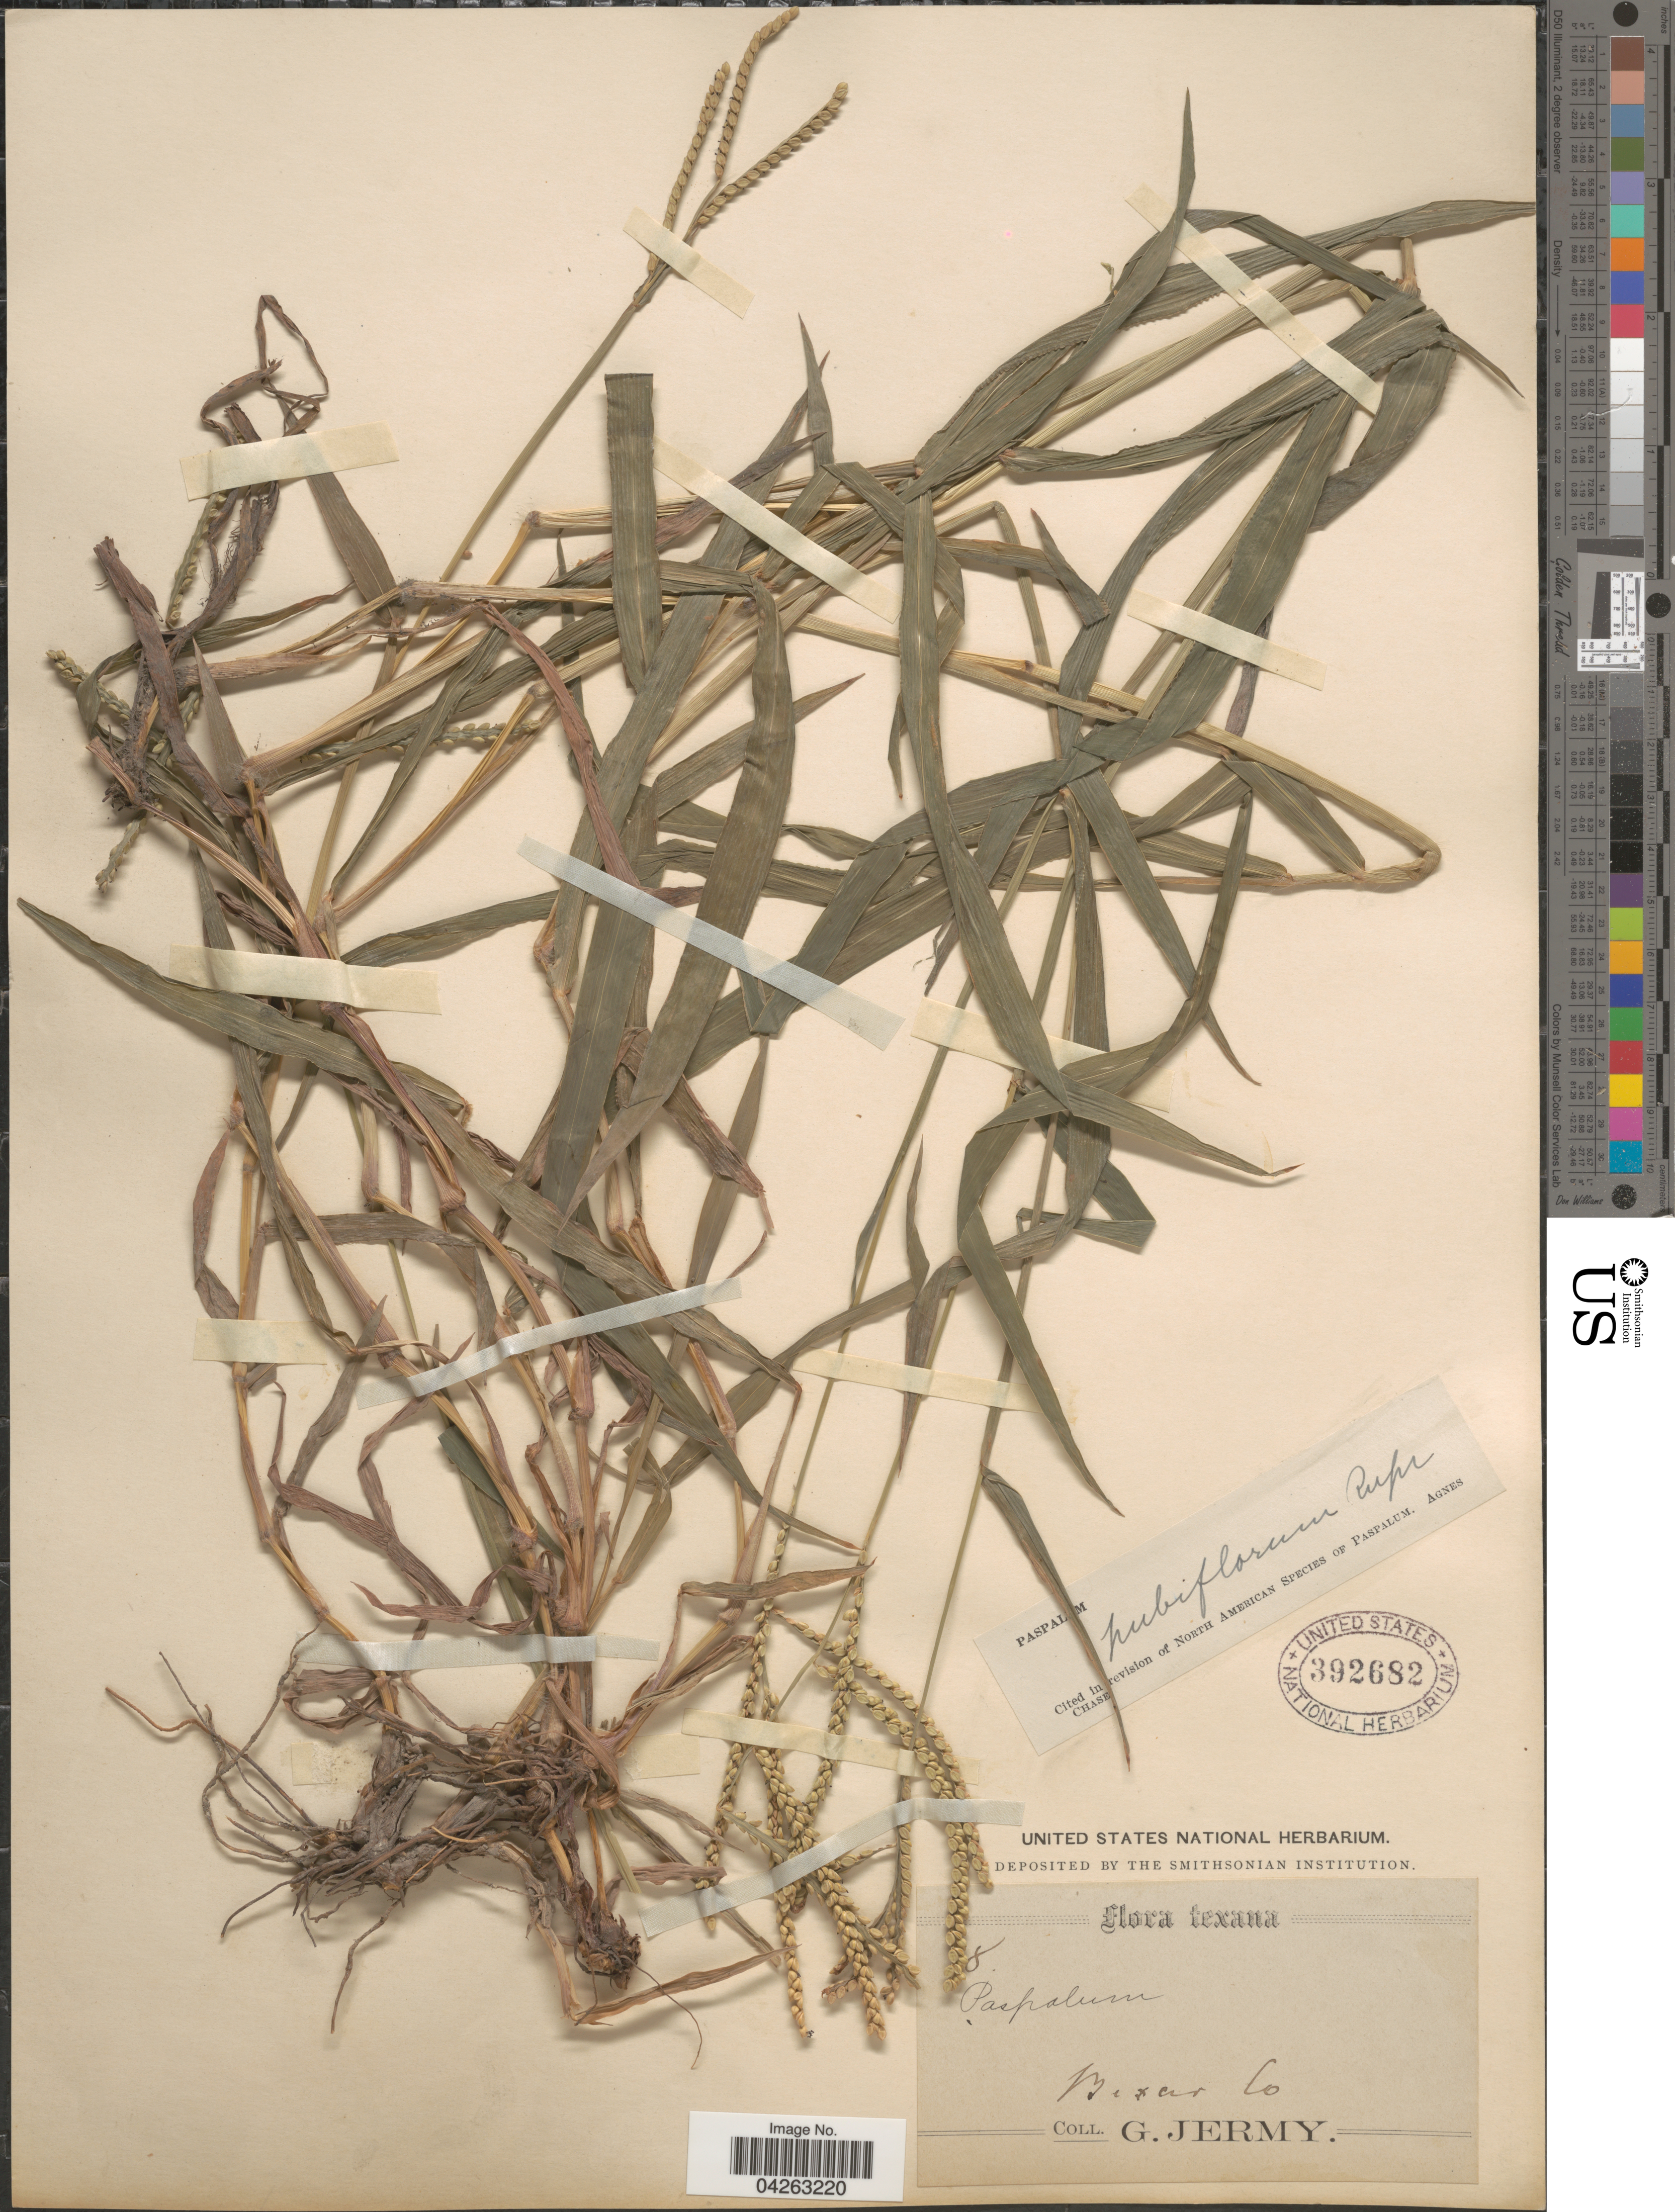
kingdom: Plantae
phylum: Tracheophyta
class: Liliopsida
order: Poales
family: Poaceae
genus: Paspalum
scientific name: Paspalum pubiflorum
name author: Rupr. ex E. Fourn.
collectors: G. Jermy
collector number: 8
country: United States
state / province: Texas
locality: Bexar Co.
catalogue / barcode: US 392682